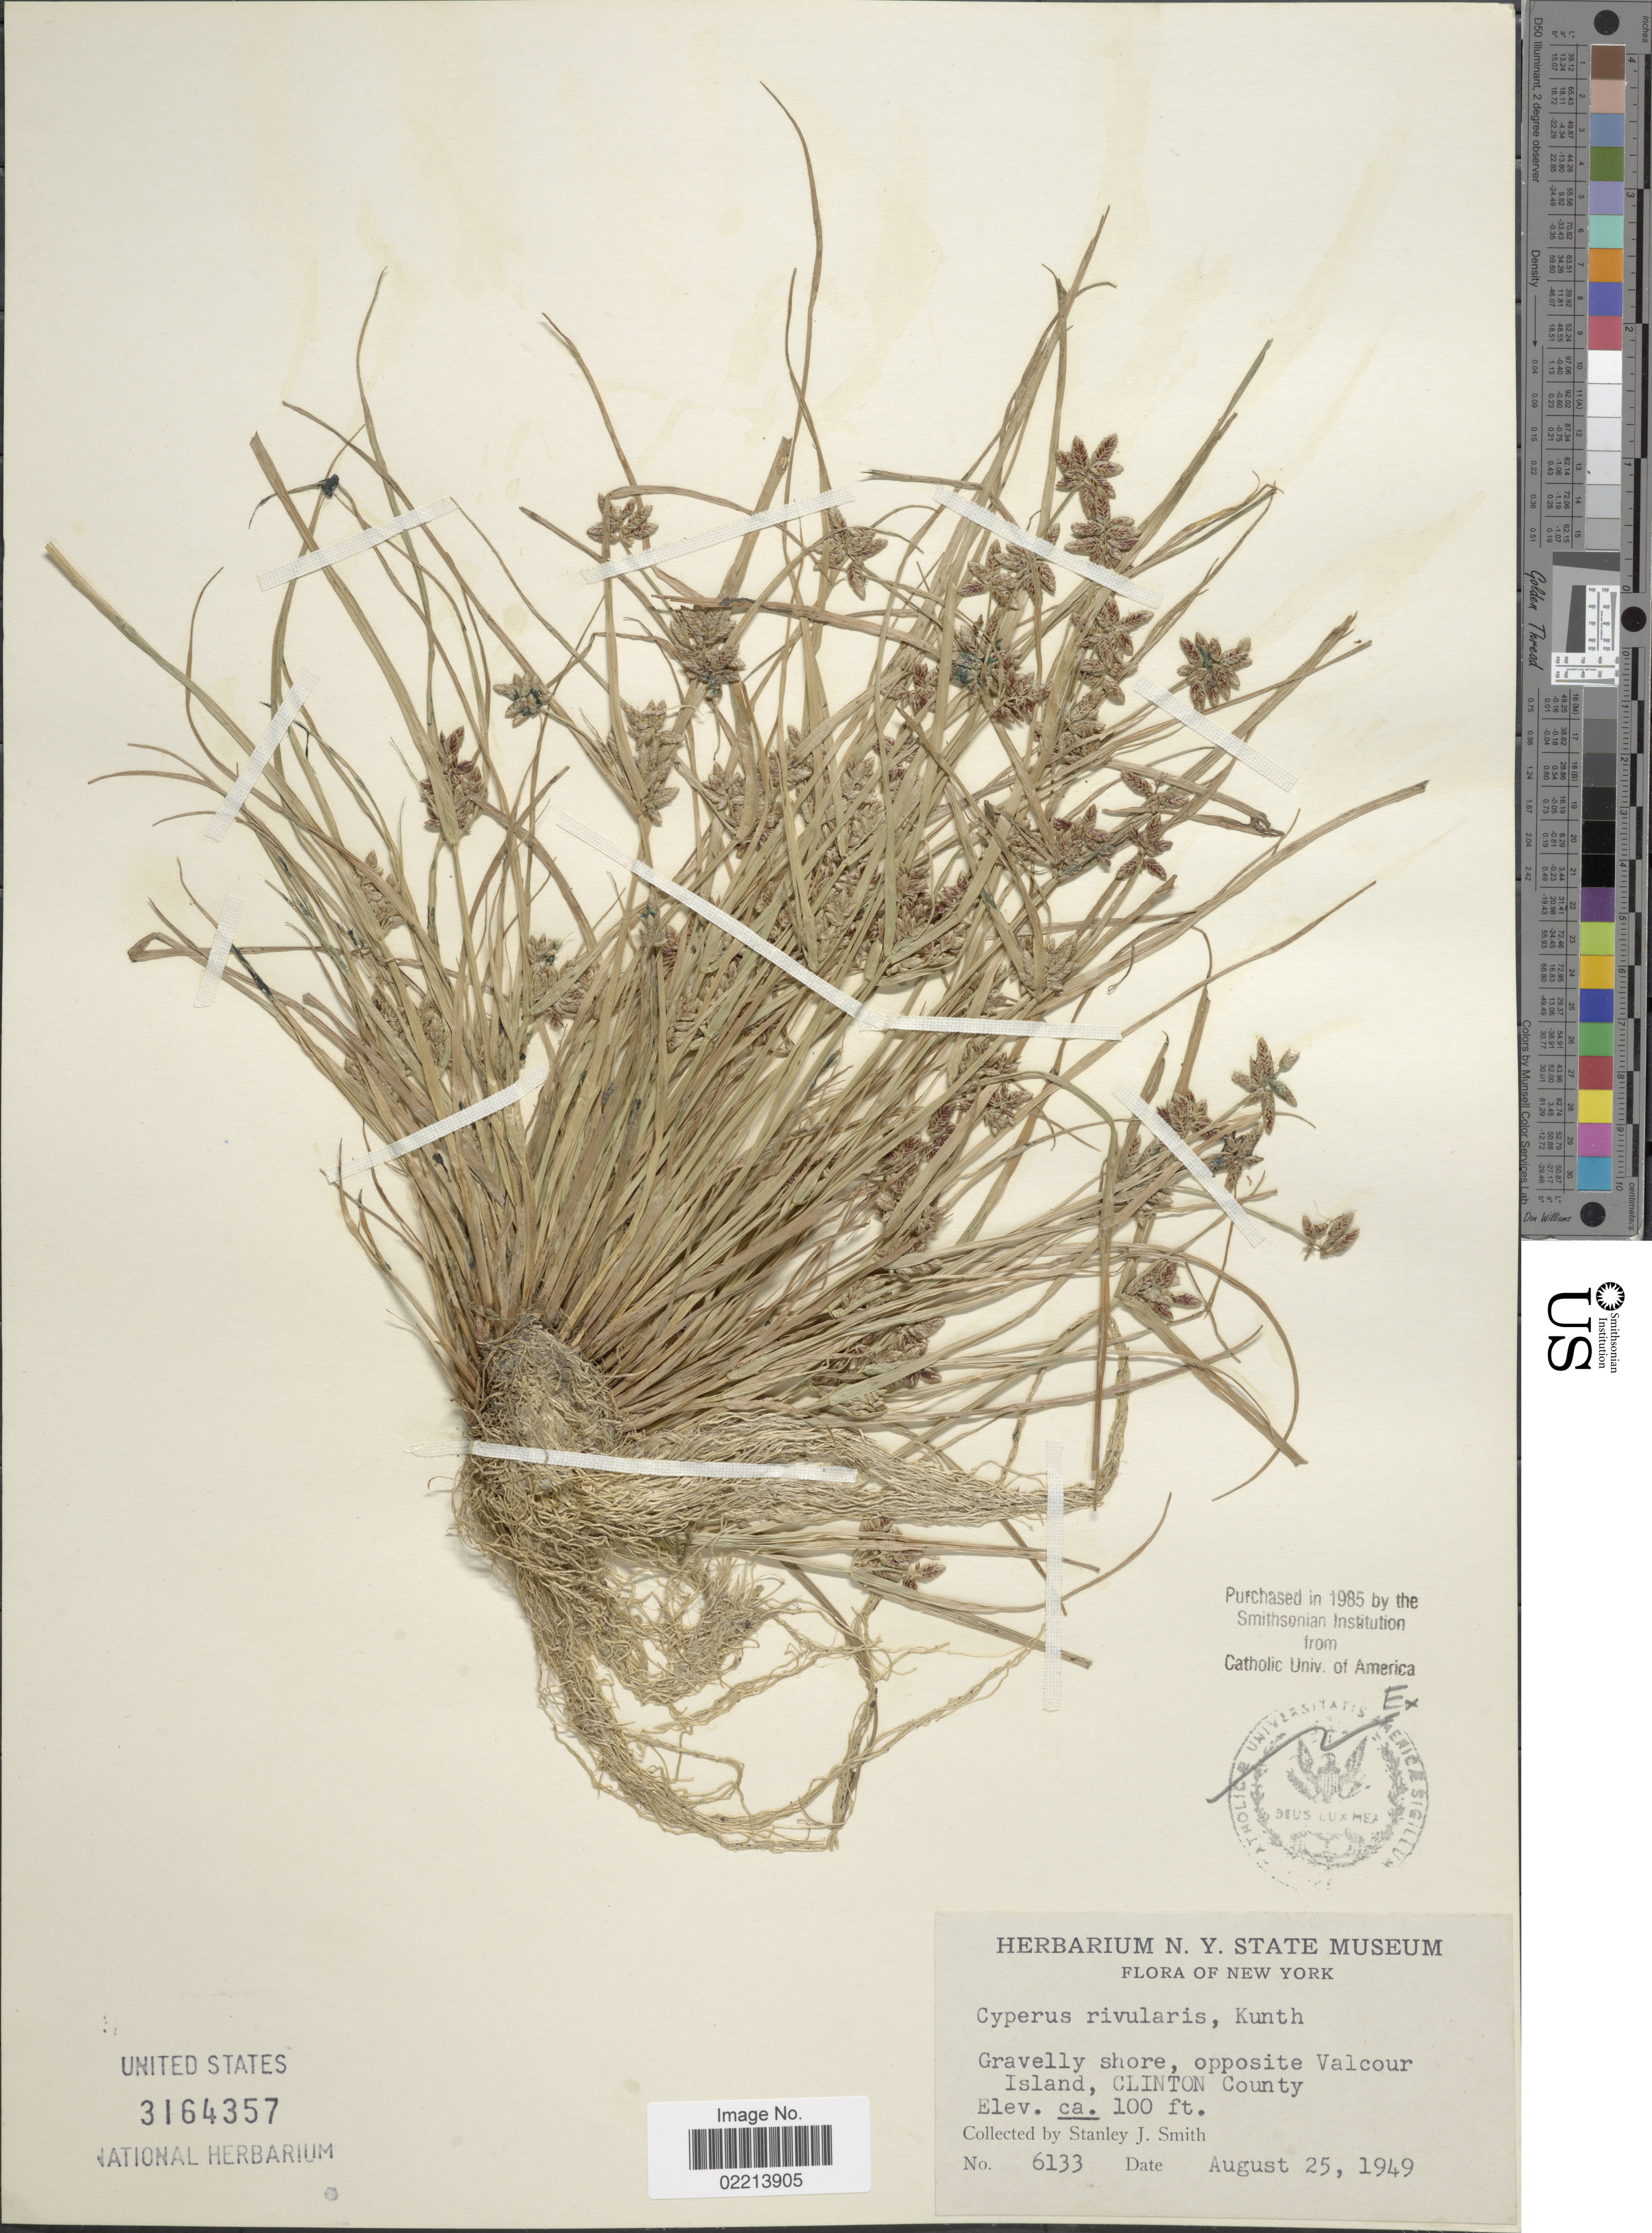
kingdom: Plantae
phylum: Tracheophyta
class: Liliopsida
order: Poales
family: Cyperaceae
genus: Cyperus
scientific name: Cyperus bipartitus Torr.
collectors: S. Smith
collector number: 6133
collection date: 1949-08-25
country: United States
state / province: New York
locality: Gravelly shore, opposite Valcour Island, Clinton County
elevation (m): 30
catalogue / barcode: US 3164357